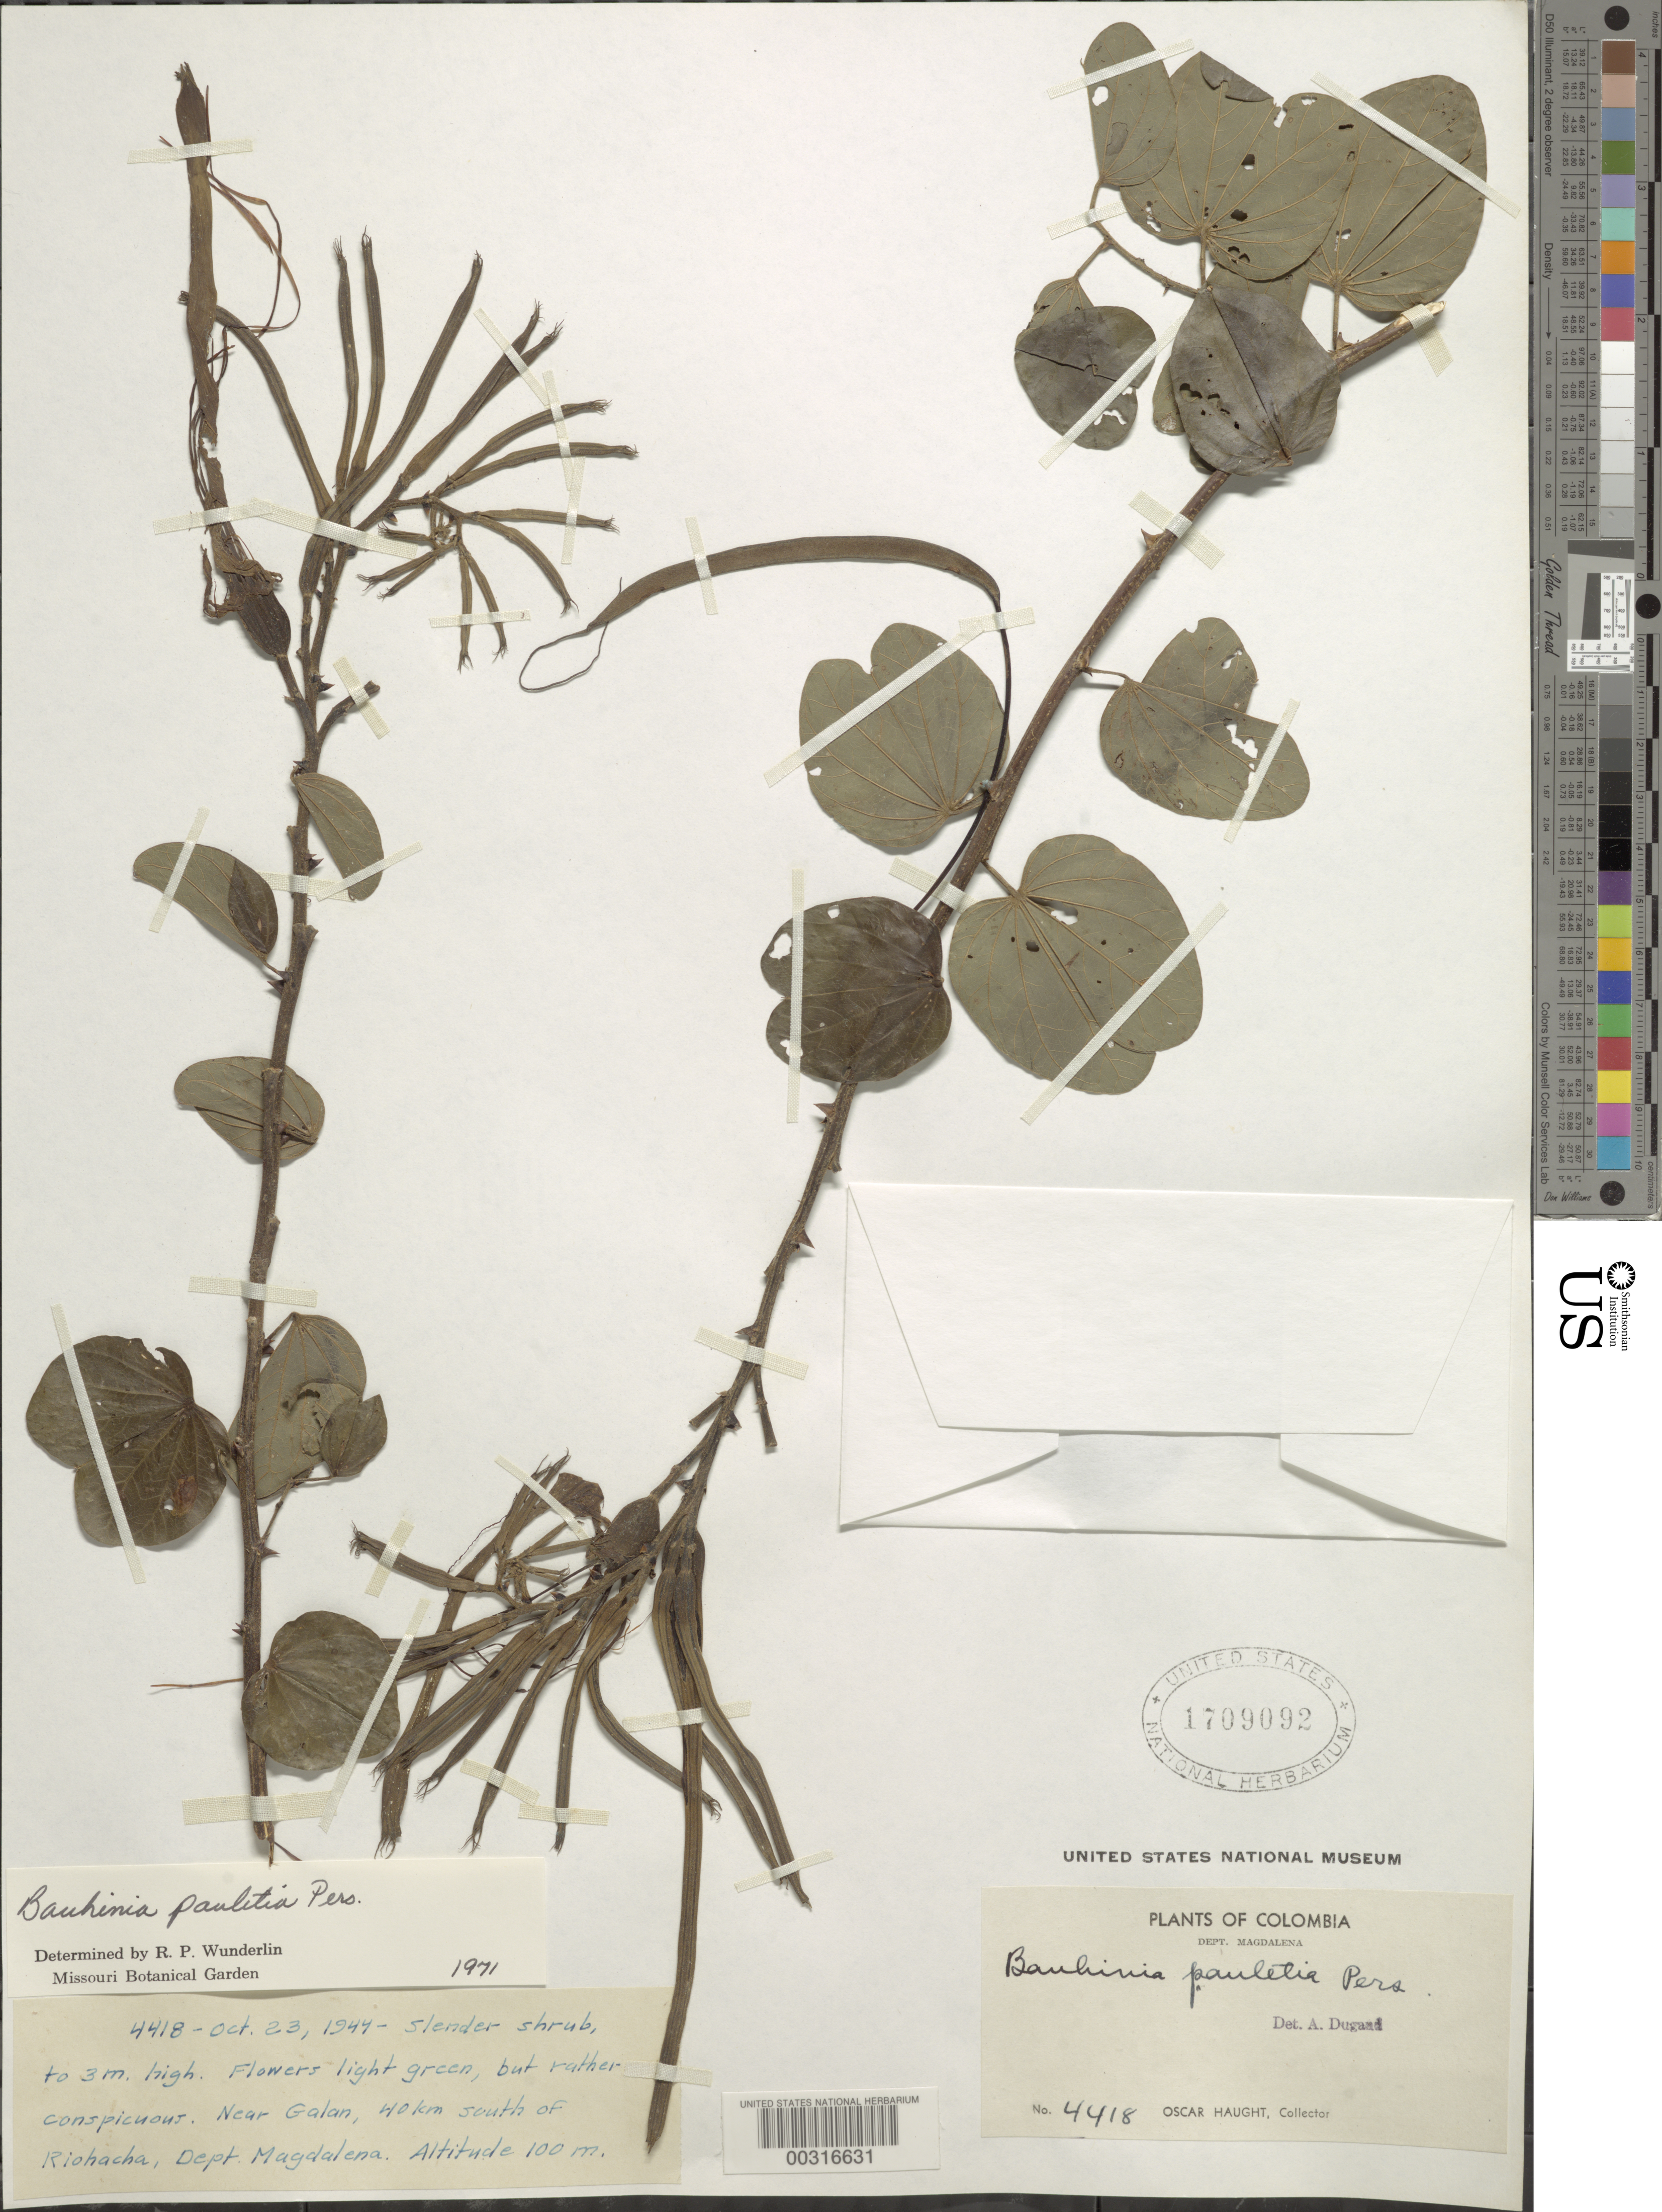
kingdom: Plantae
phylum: Tracheophyta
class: Magnoliopsida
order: Fabales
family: Fabaceae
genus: Bauhinia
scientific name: Bauhinia pauletia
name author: Pers.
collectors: O. L. Haught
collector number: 4418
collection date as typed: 23 Oct 1944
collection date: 1944-10-23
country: Colombia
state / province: Magdalena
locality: Near Galan, 40 km S of Rio Hacha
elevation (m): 100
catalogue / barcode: US 1709092